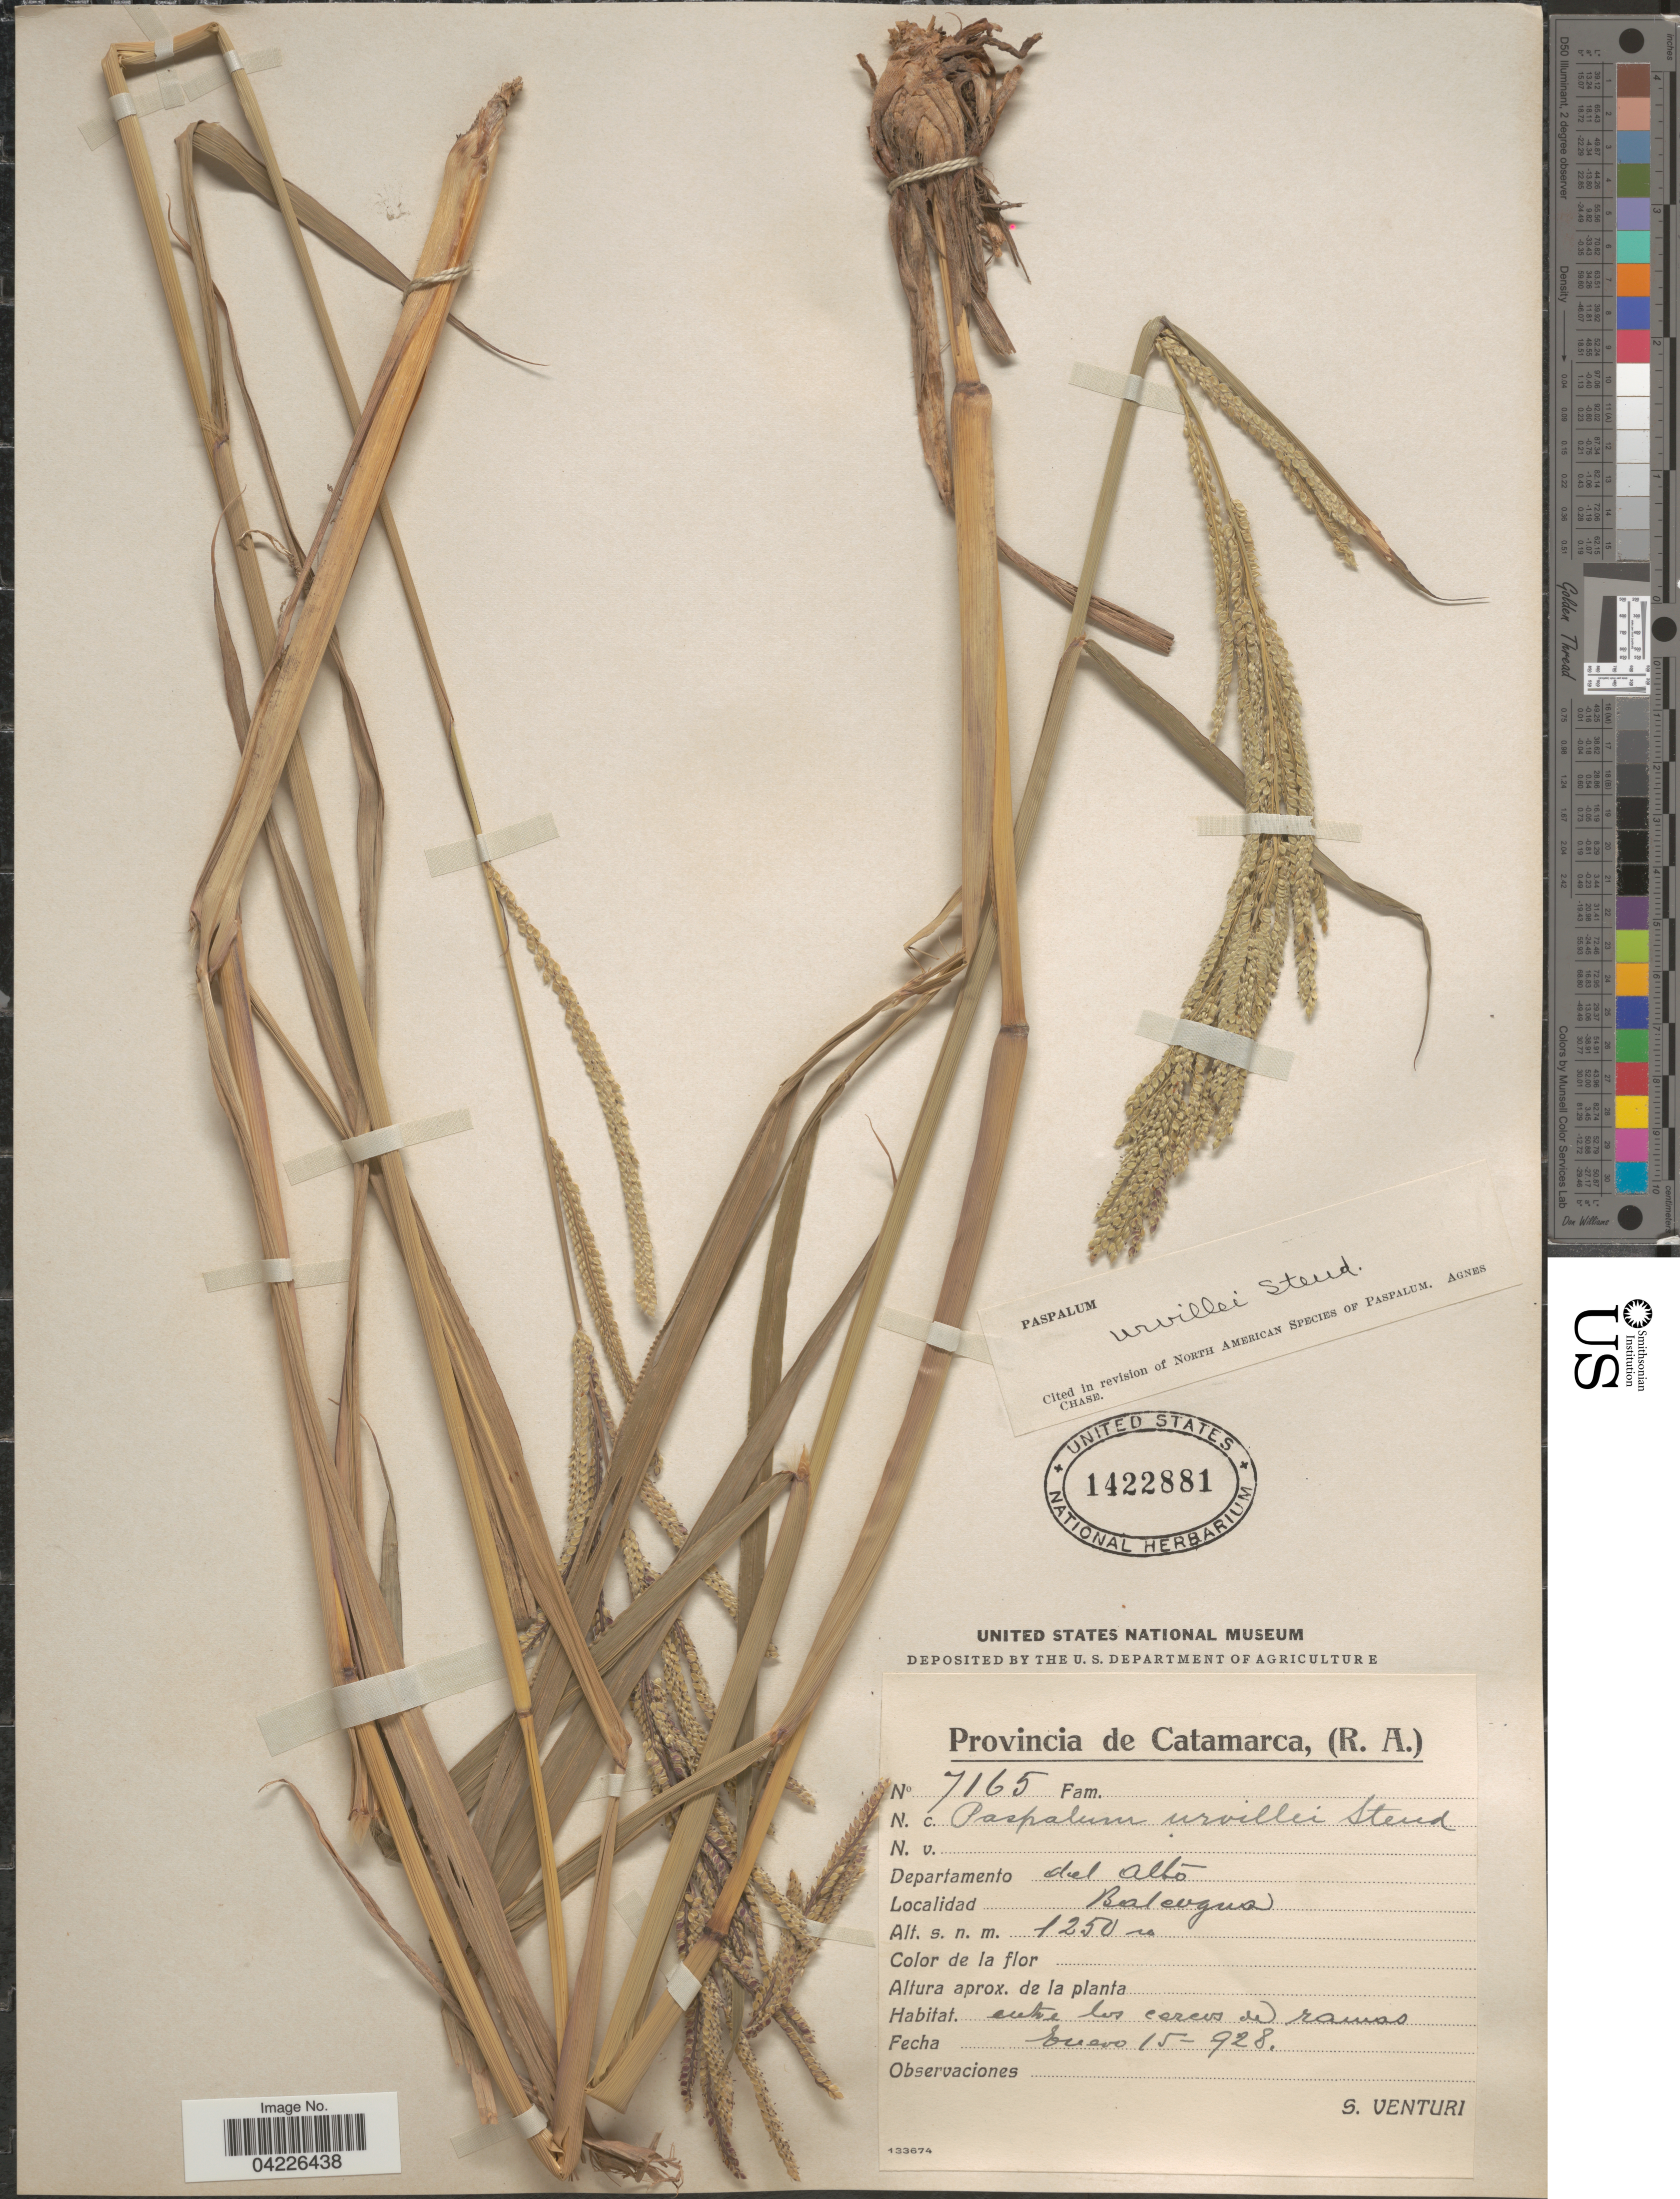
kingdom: Plantae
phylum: Tracheophyta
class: Liliopsida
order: Poales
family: Poaceae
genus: Paspalum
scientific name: Paspalum urvillei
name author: Steud.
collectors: S. Venturi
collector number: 7165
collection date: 1928-01-15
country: Argentina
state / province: Catamarca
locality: Departamento del Alto. Balcogua.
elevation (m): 1250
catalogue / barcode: US 1422881